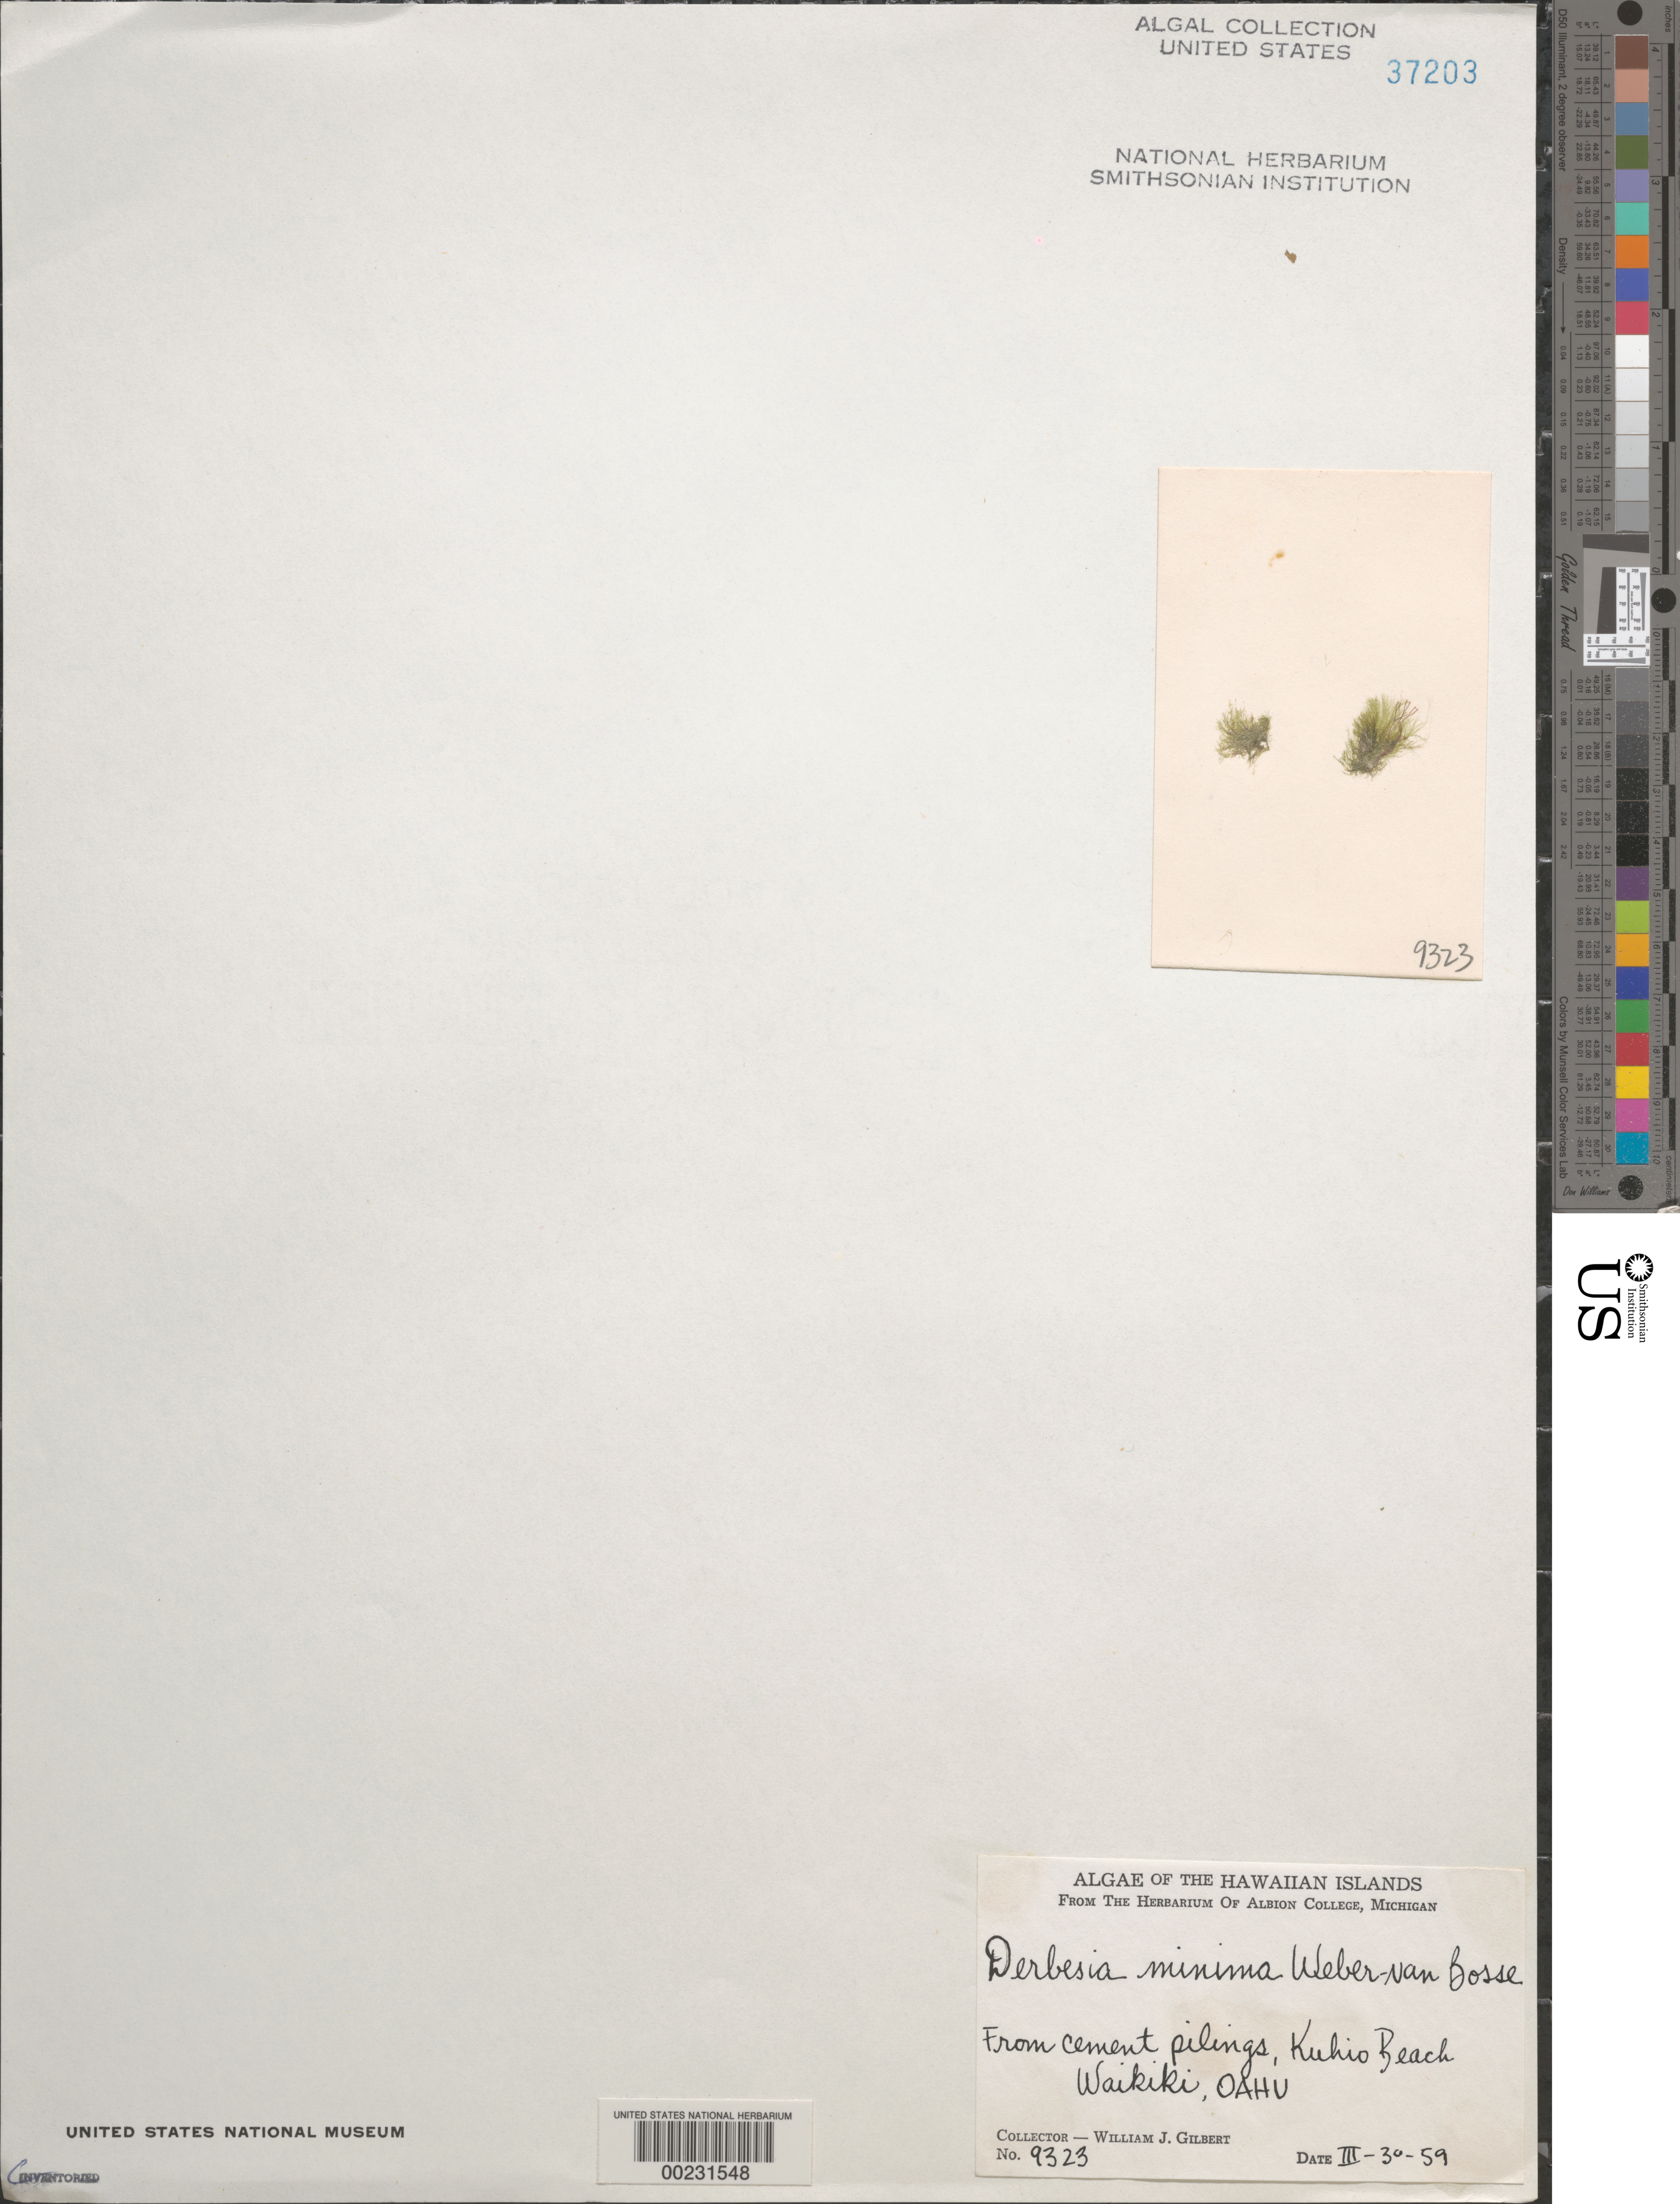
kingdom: Plantae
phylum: Chlorophyta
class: Ulvophyceae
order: Bryopsidales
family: Derbesiaceae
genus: Derbesia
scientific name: Derbesia minima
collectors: W. J. Gilbert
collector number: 9323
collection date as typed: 30 Mar 1959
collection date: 1959-03-30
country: United States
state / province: Hawaii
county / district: Honolulu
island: Oahu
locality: Waikiki, Kuhio Beach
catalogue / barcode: US 37203